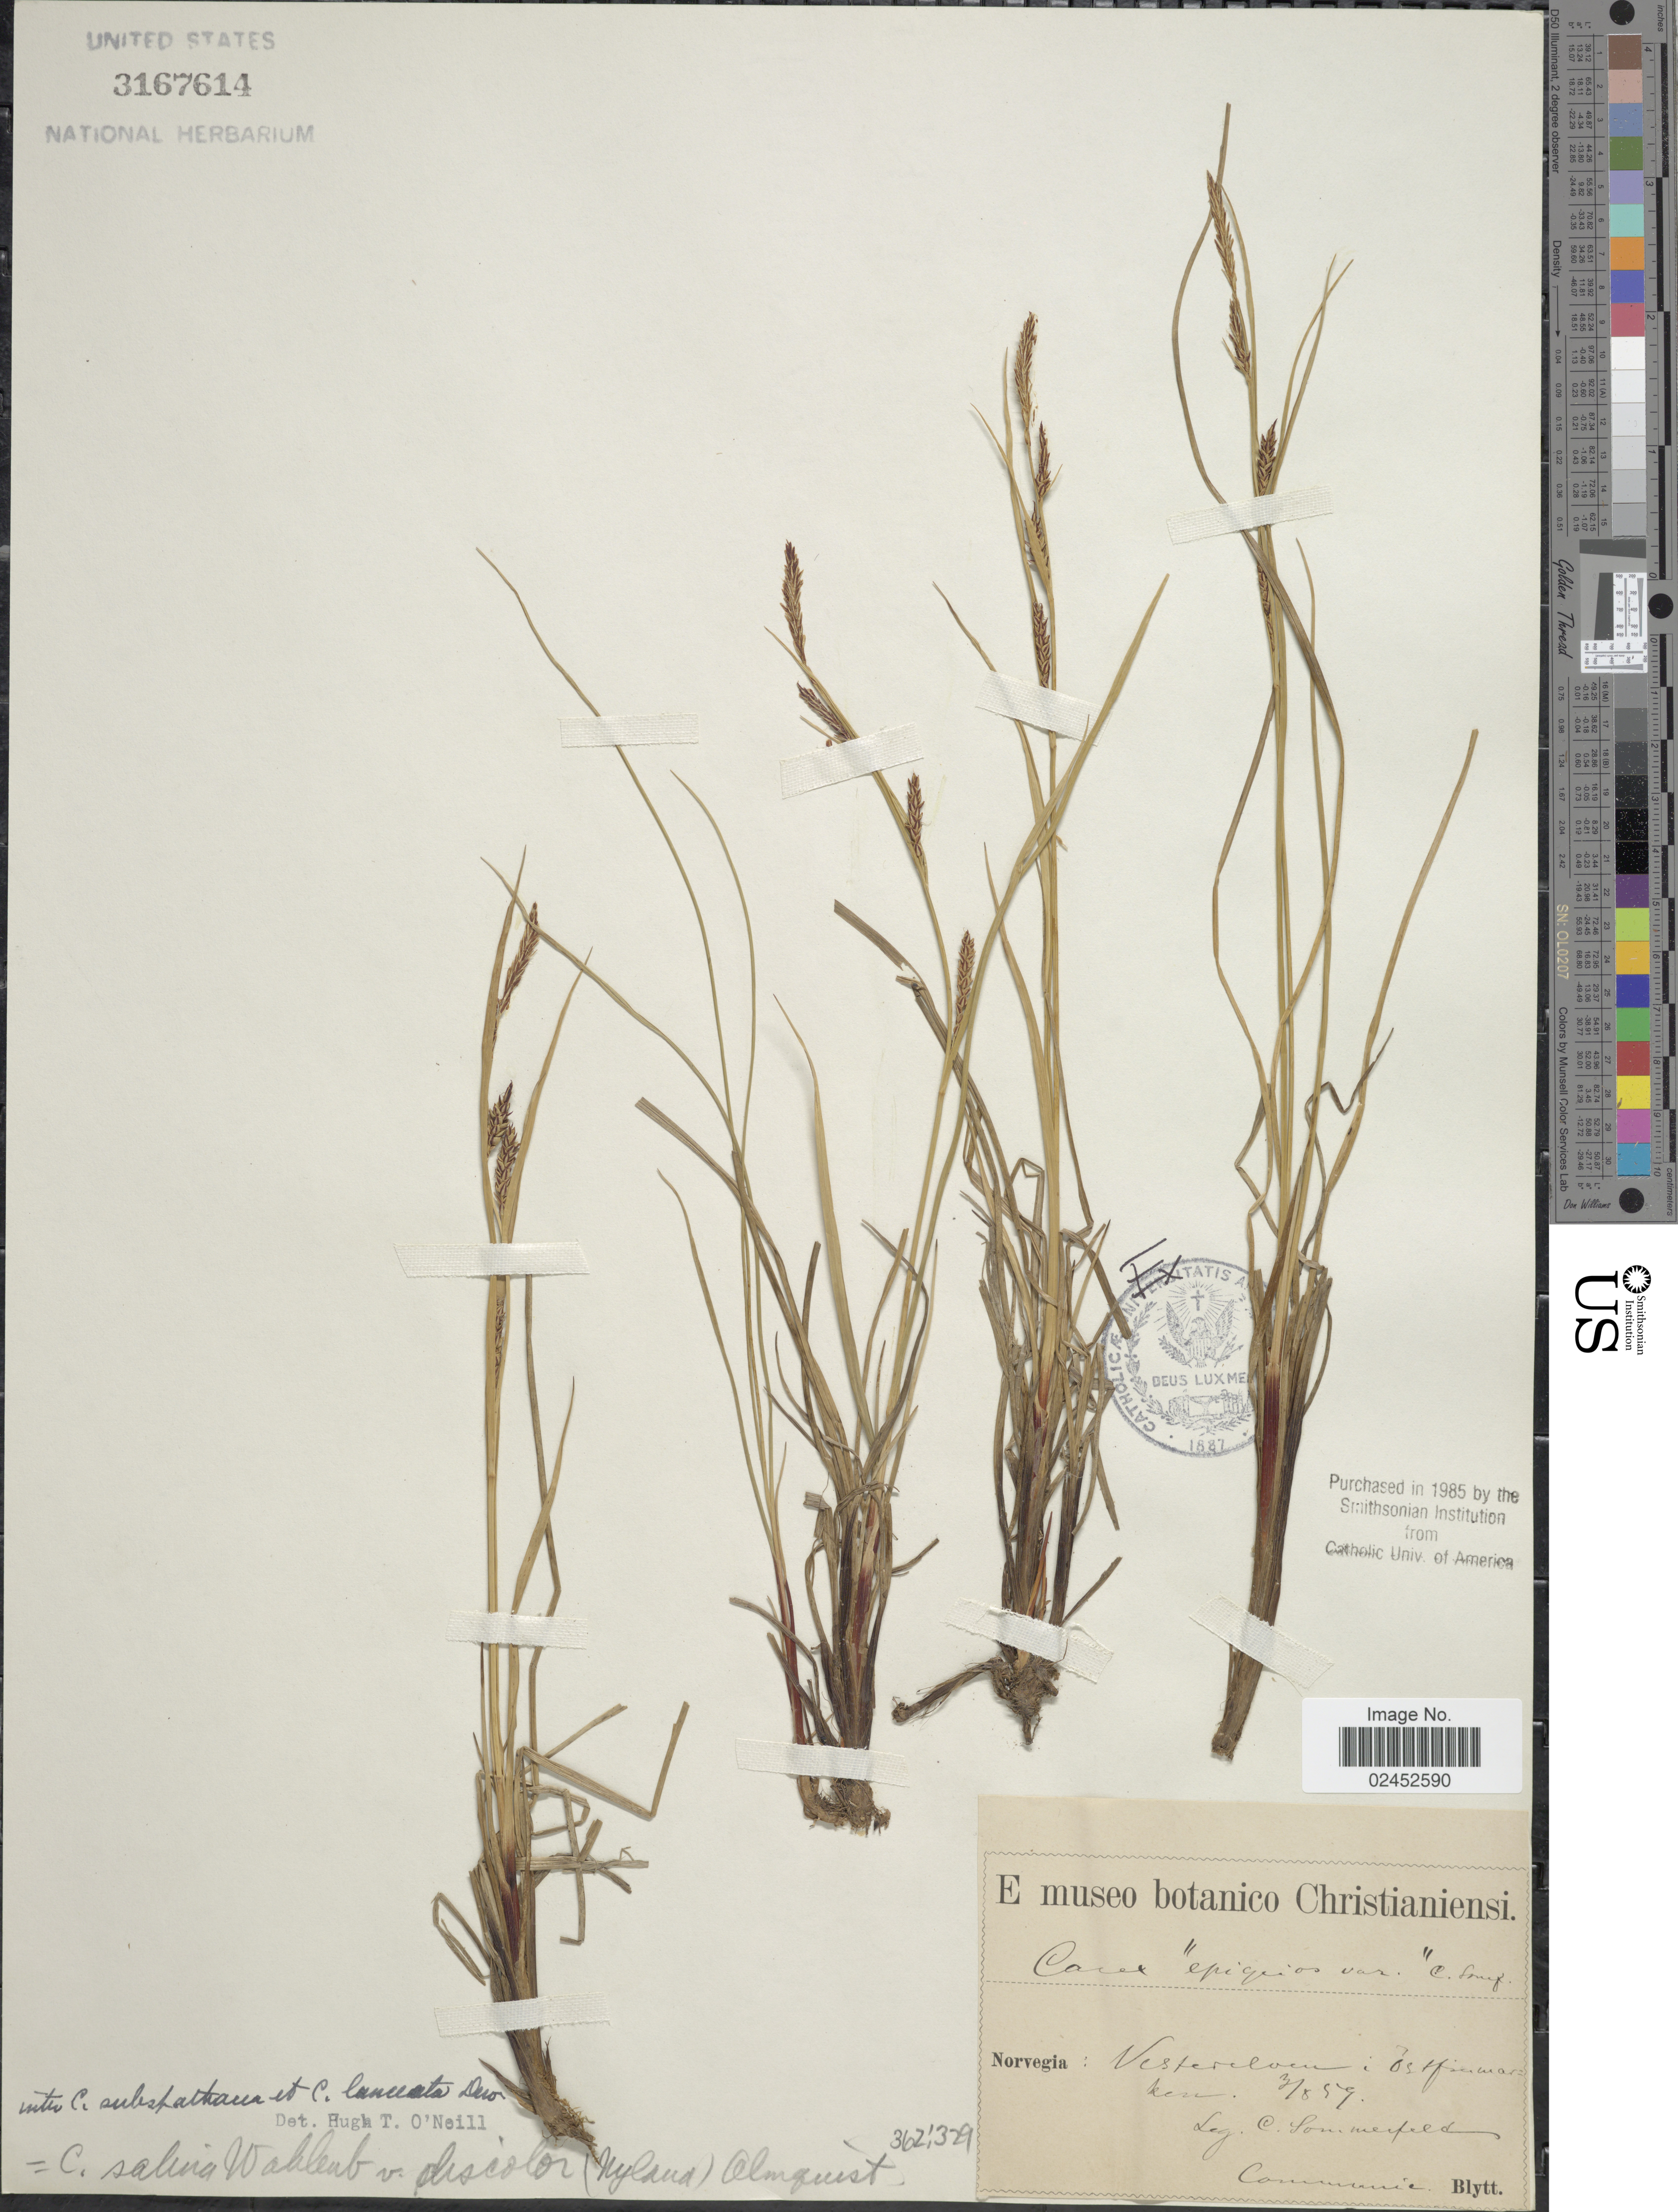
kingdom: Plantae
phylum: Tracheophyta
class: Liliopsida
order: Poales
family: Cyperaceae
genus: Carex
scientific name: Carex salina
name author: Wahlenb.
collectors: C. Sommerfeld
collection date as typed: Transcribed d/m/y: 3/8/59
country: Norway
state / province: Finnmark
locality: Norvegia: Vesterelven i Ostfinnmarken.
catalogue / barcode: US 3167614